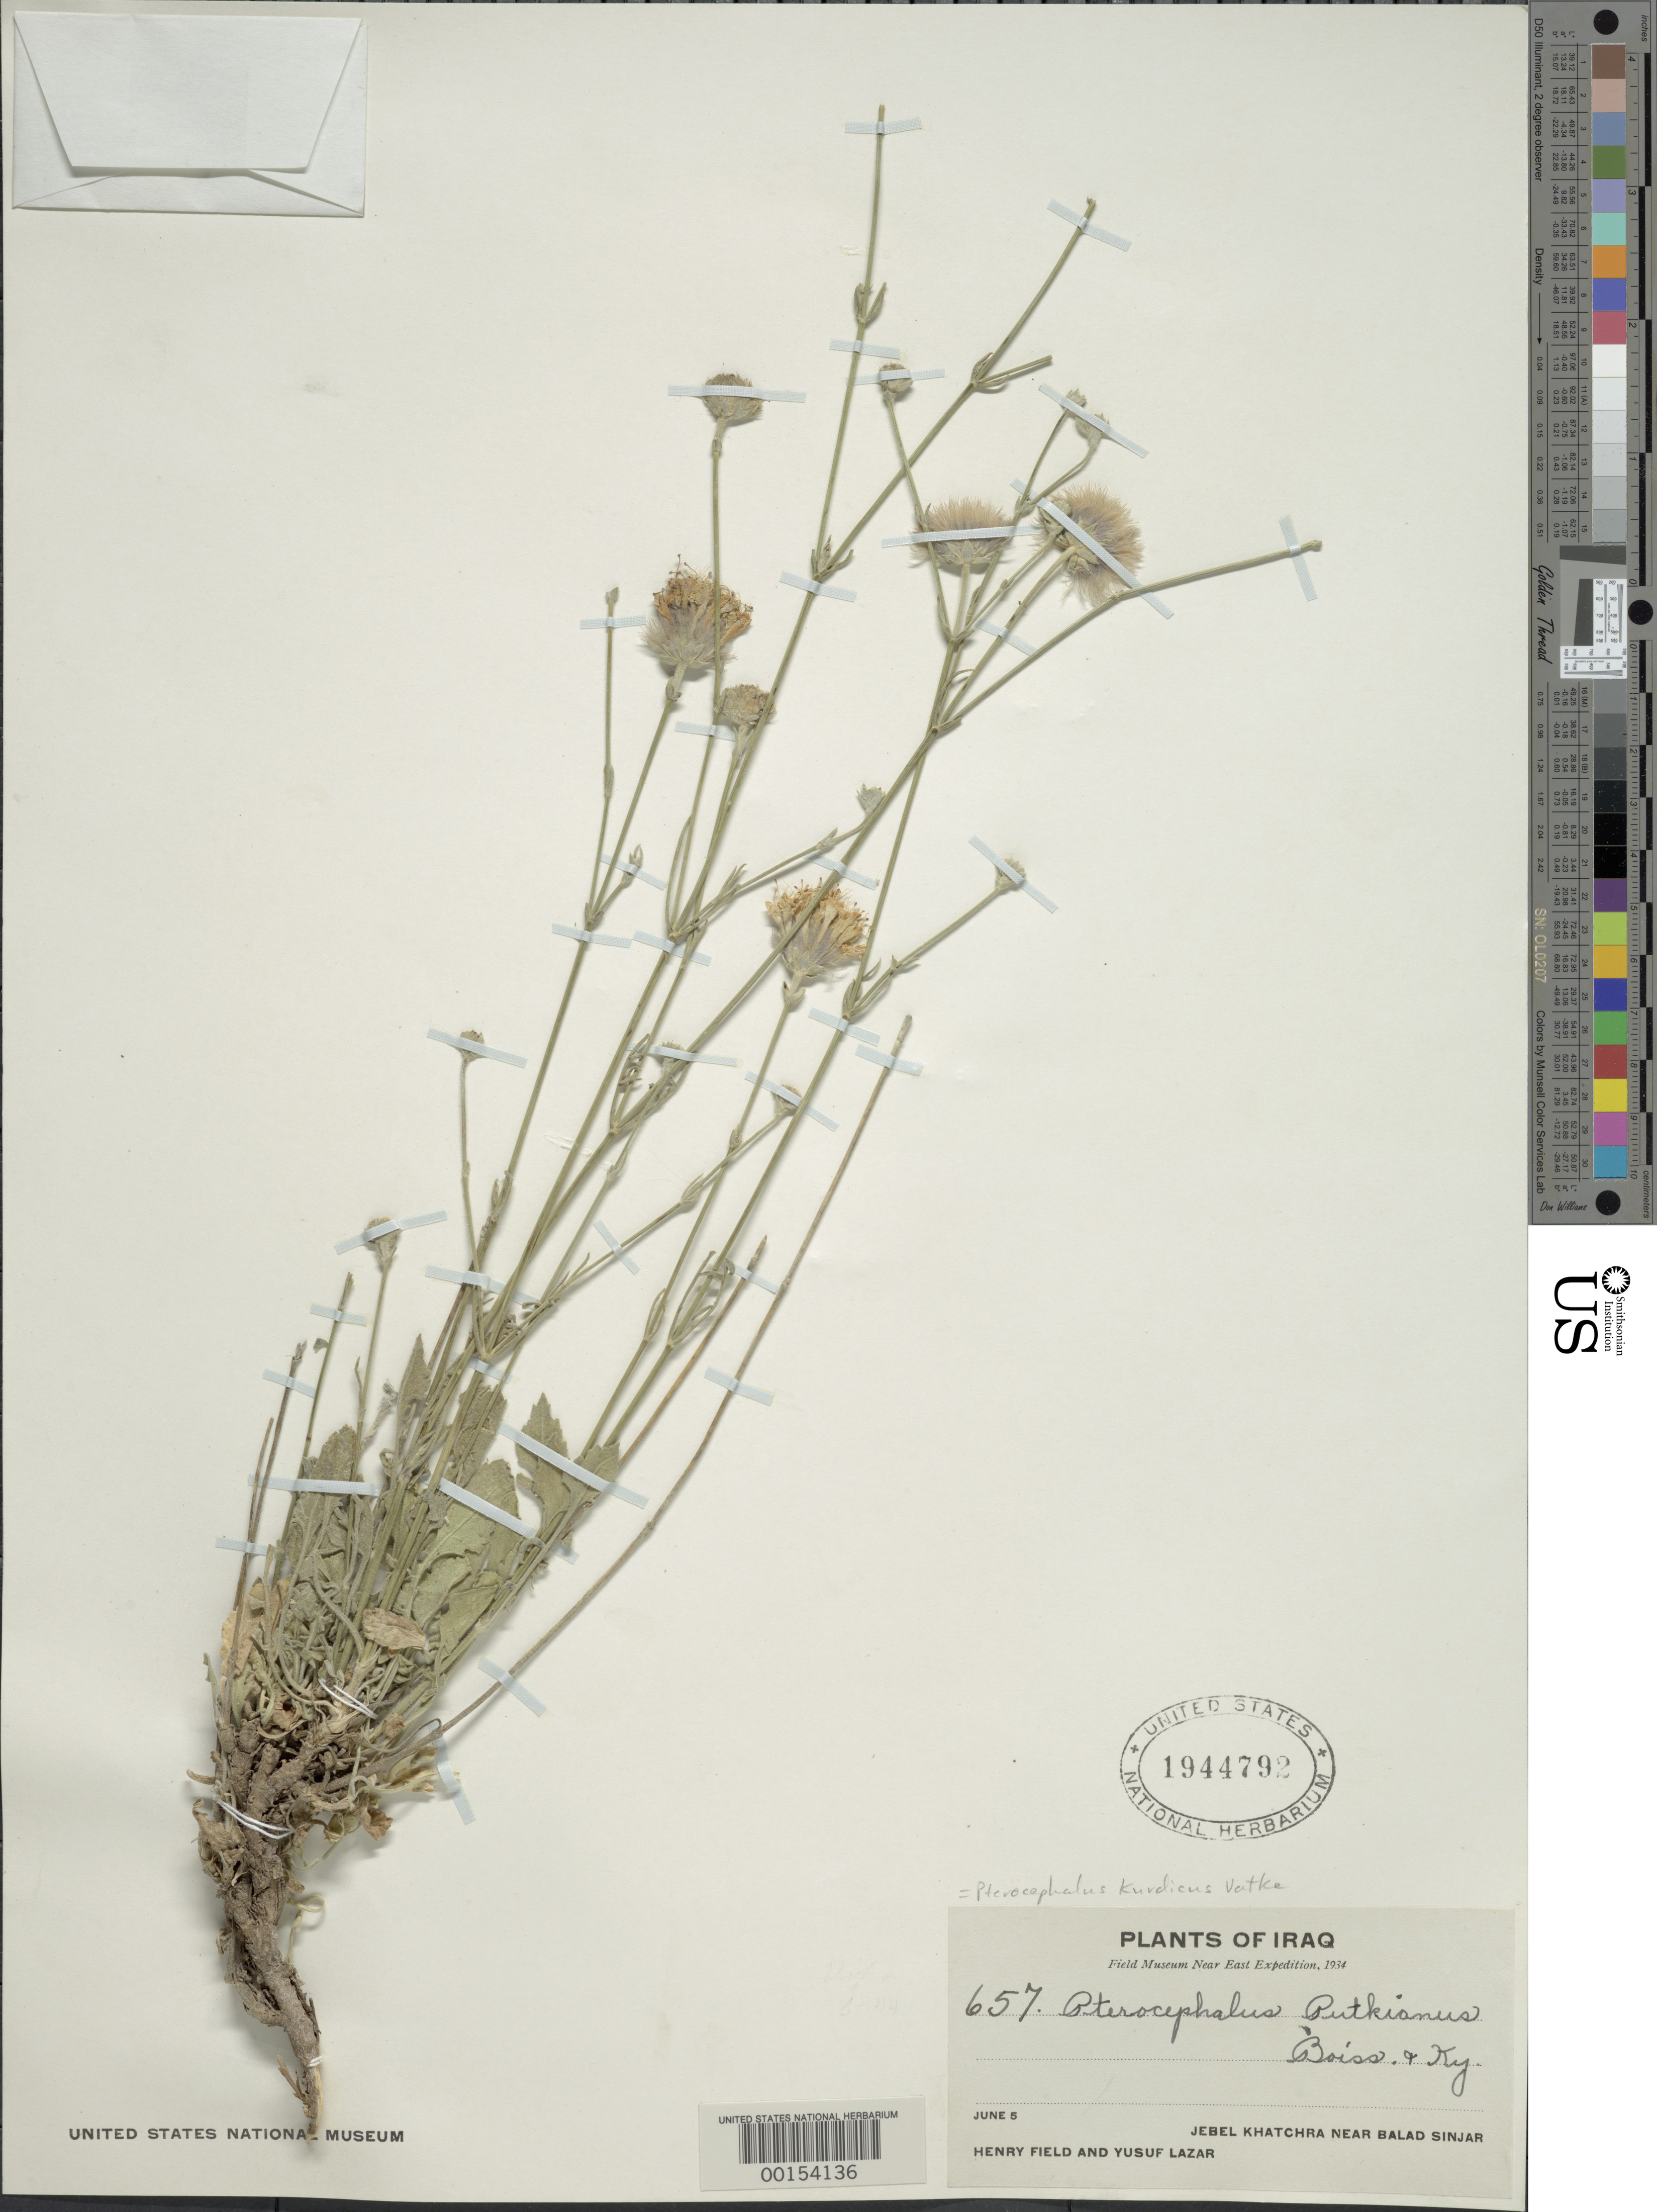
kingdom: Plantae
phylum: Tracheophyta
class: Magnoliopsida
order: Dipsacales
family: Caprifoliaceae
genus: Pterocephalus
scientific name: Pterocephalus kurdiens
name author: Vatke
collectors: H. Field & Y. Lazar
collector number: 657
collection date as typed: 05 Jun 1934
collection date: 1934-06-05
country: Iraq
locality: Jebel Khatchra near Balad Sinjar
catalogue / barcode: US 1944792